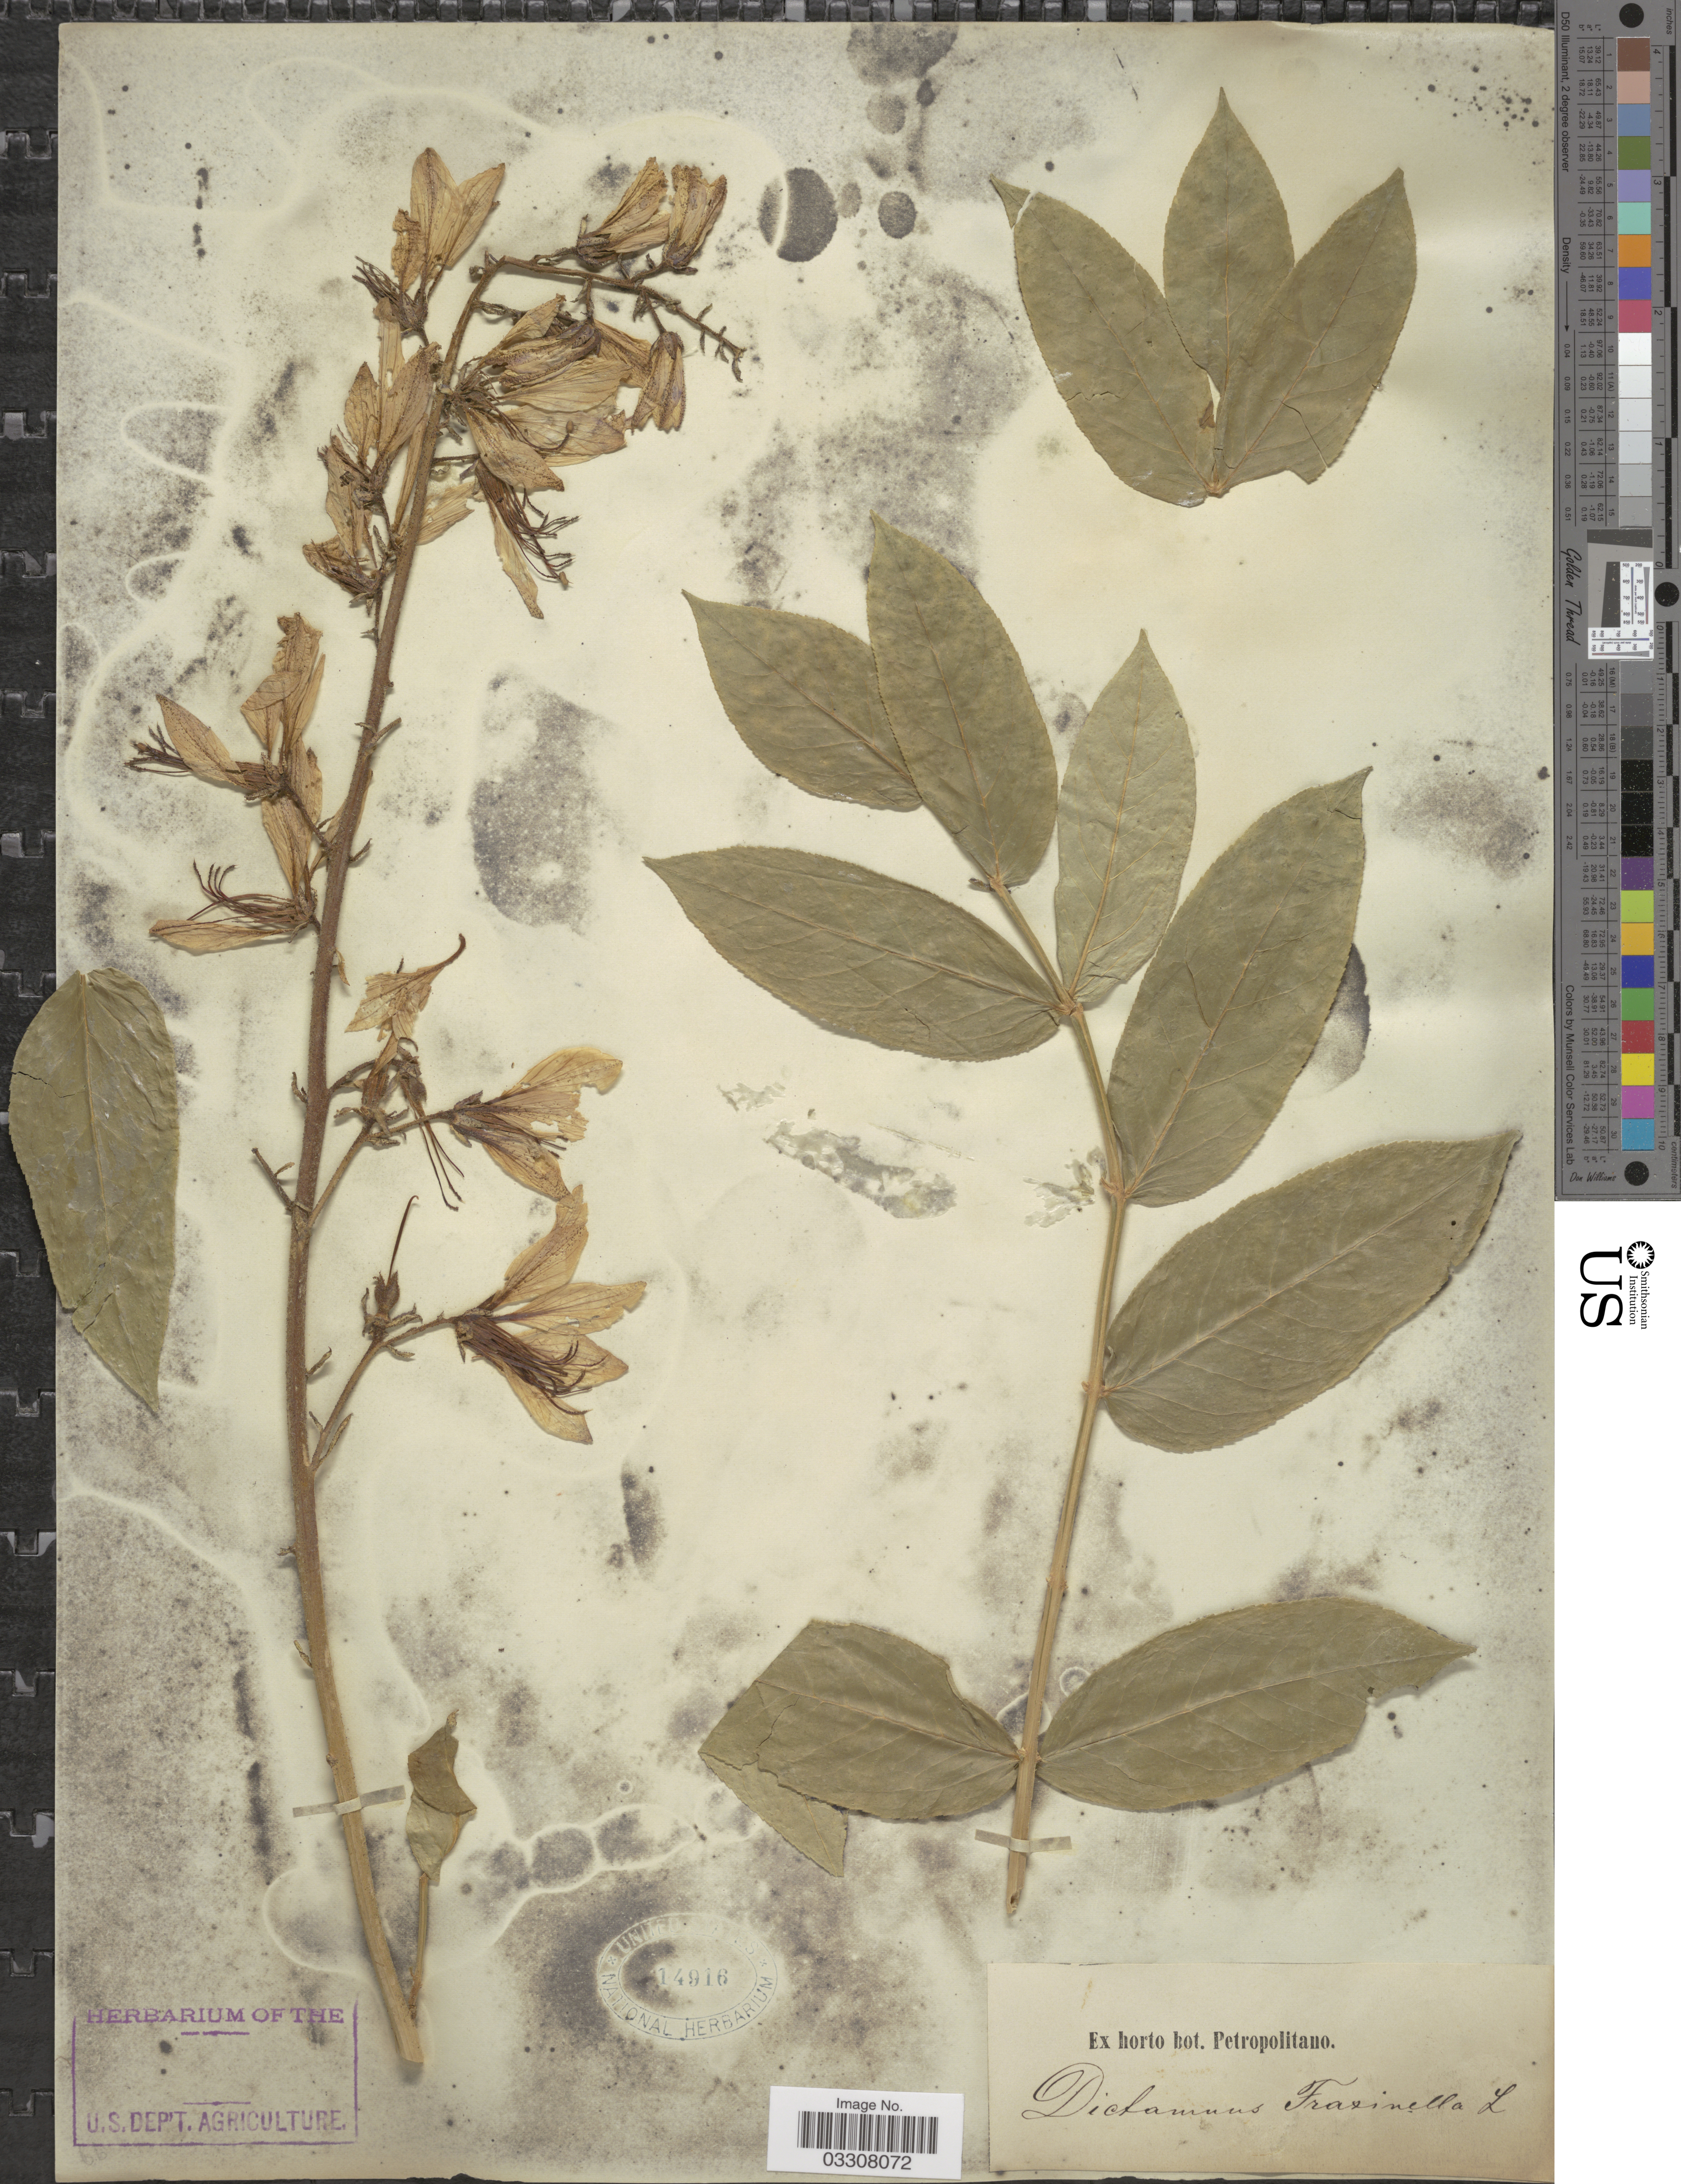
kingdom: Plantae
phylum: Tracheophyta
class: Magnoliopsida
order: Sapindales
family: Rutaceae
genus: Dictamnus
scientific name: Dictamnus fraxinella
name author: Pers.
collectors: ex Horto Bot. Petropolitano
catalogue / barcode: US 14916